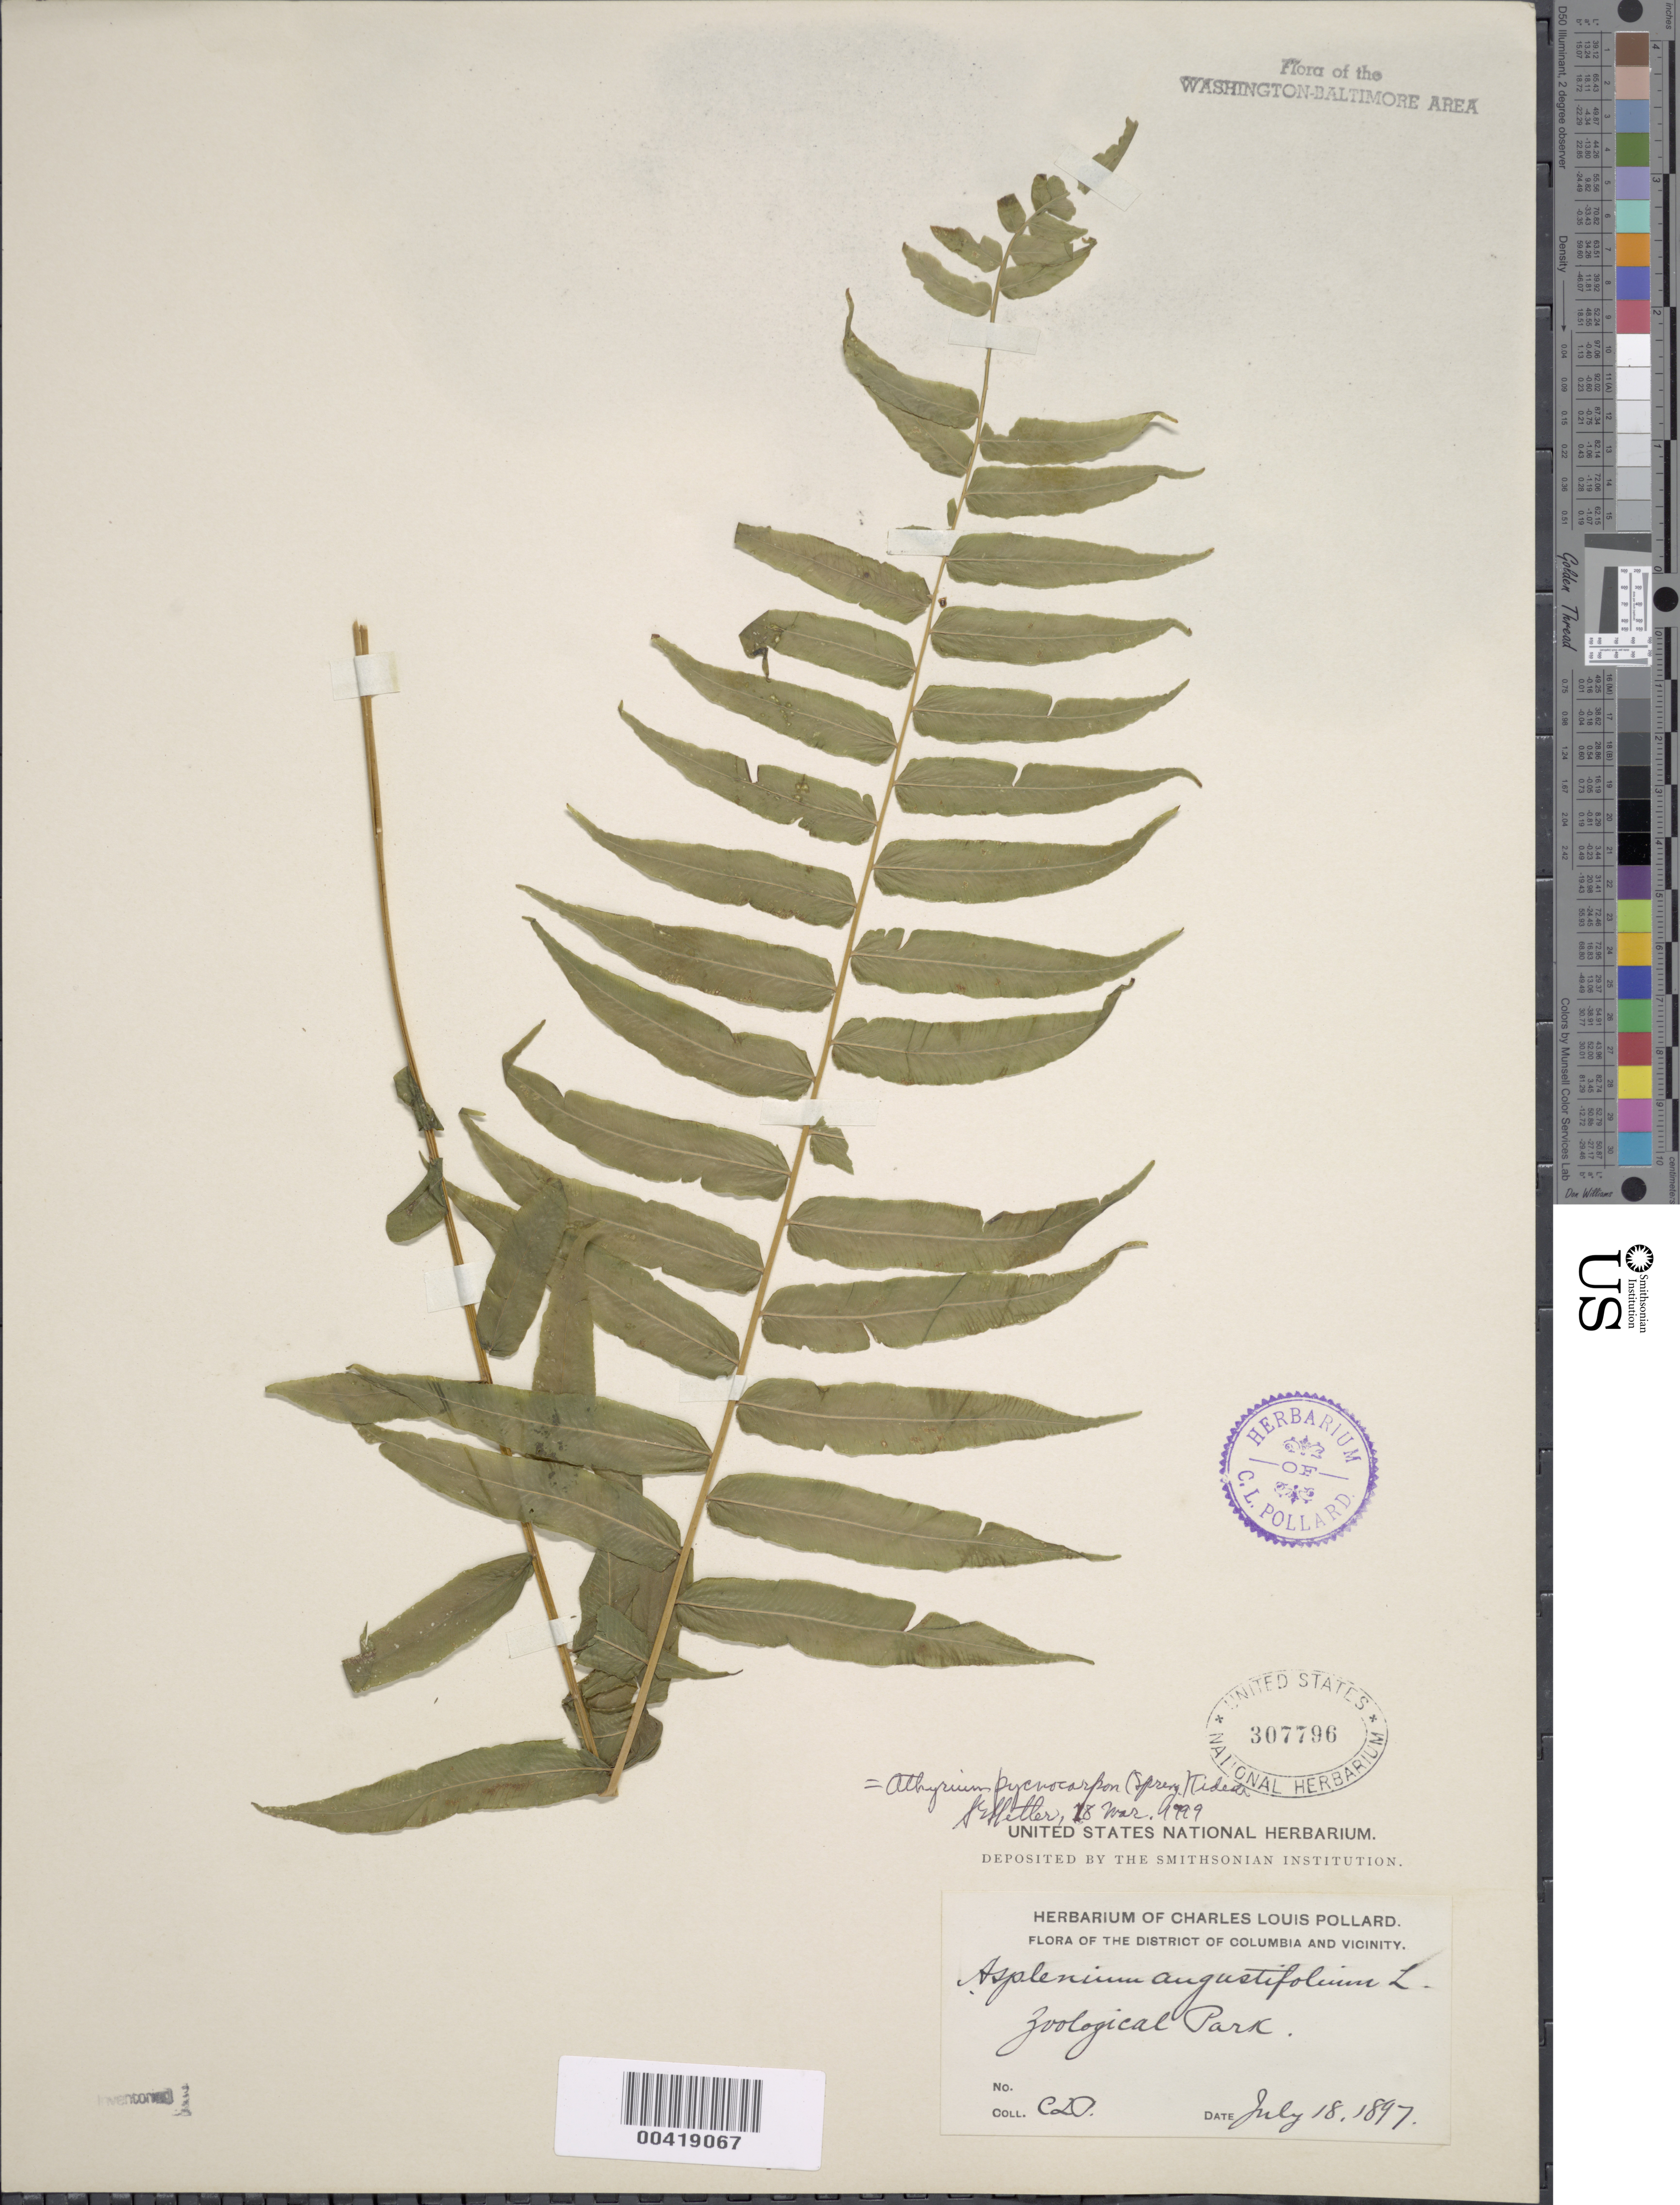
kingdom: Plantae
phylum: Tracheophyta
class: Polypodiopsida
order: Polypodiales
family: Diplaziopsidaceae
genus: Homalosorus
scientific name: Homalosorus pycnocarpos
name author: (Spreng.) Pic. Serm.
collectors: C. L. Pollard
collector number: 5326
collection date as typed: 18 Jul 1897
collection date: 1897-07-18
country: United States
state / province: District of Columbia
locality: Zoological Park Rock Creek Park and vicinity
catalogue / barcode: US 307796